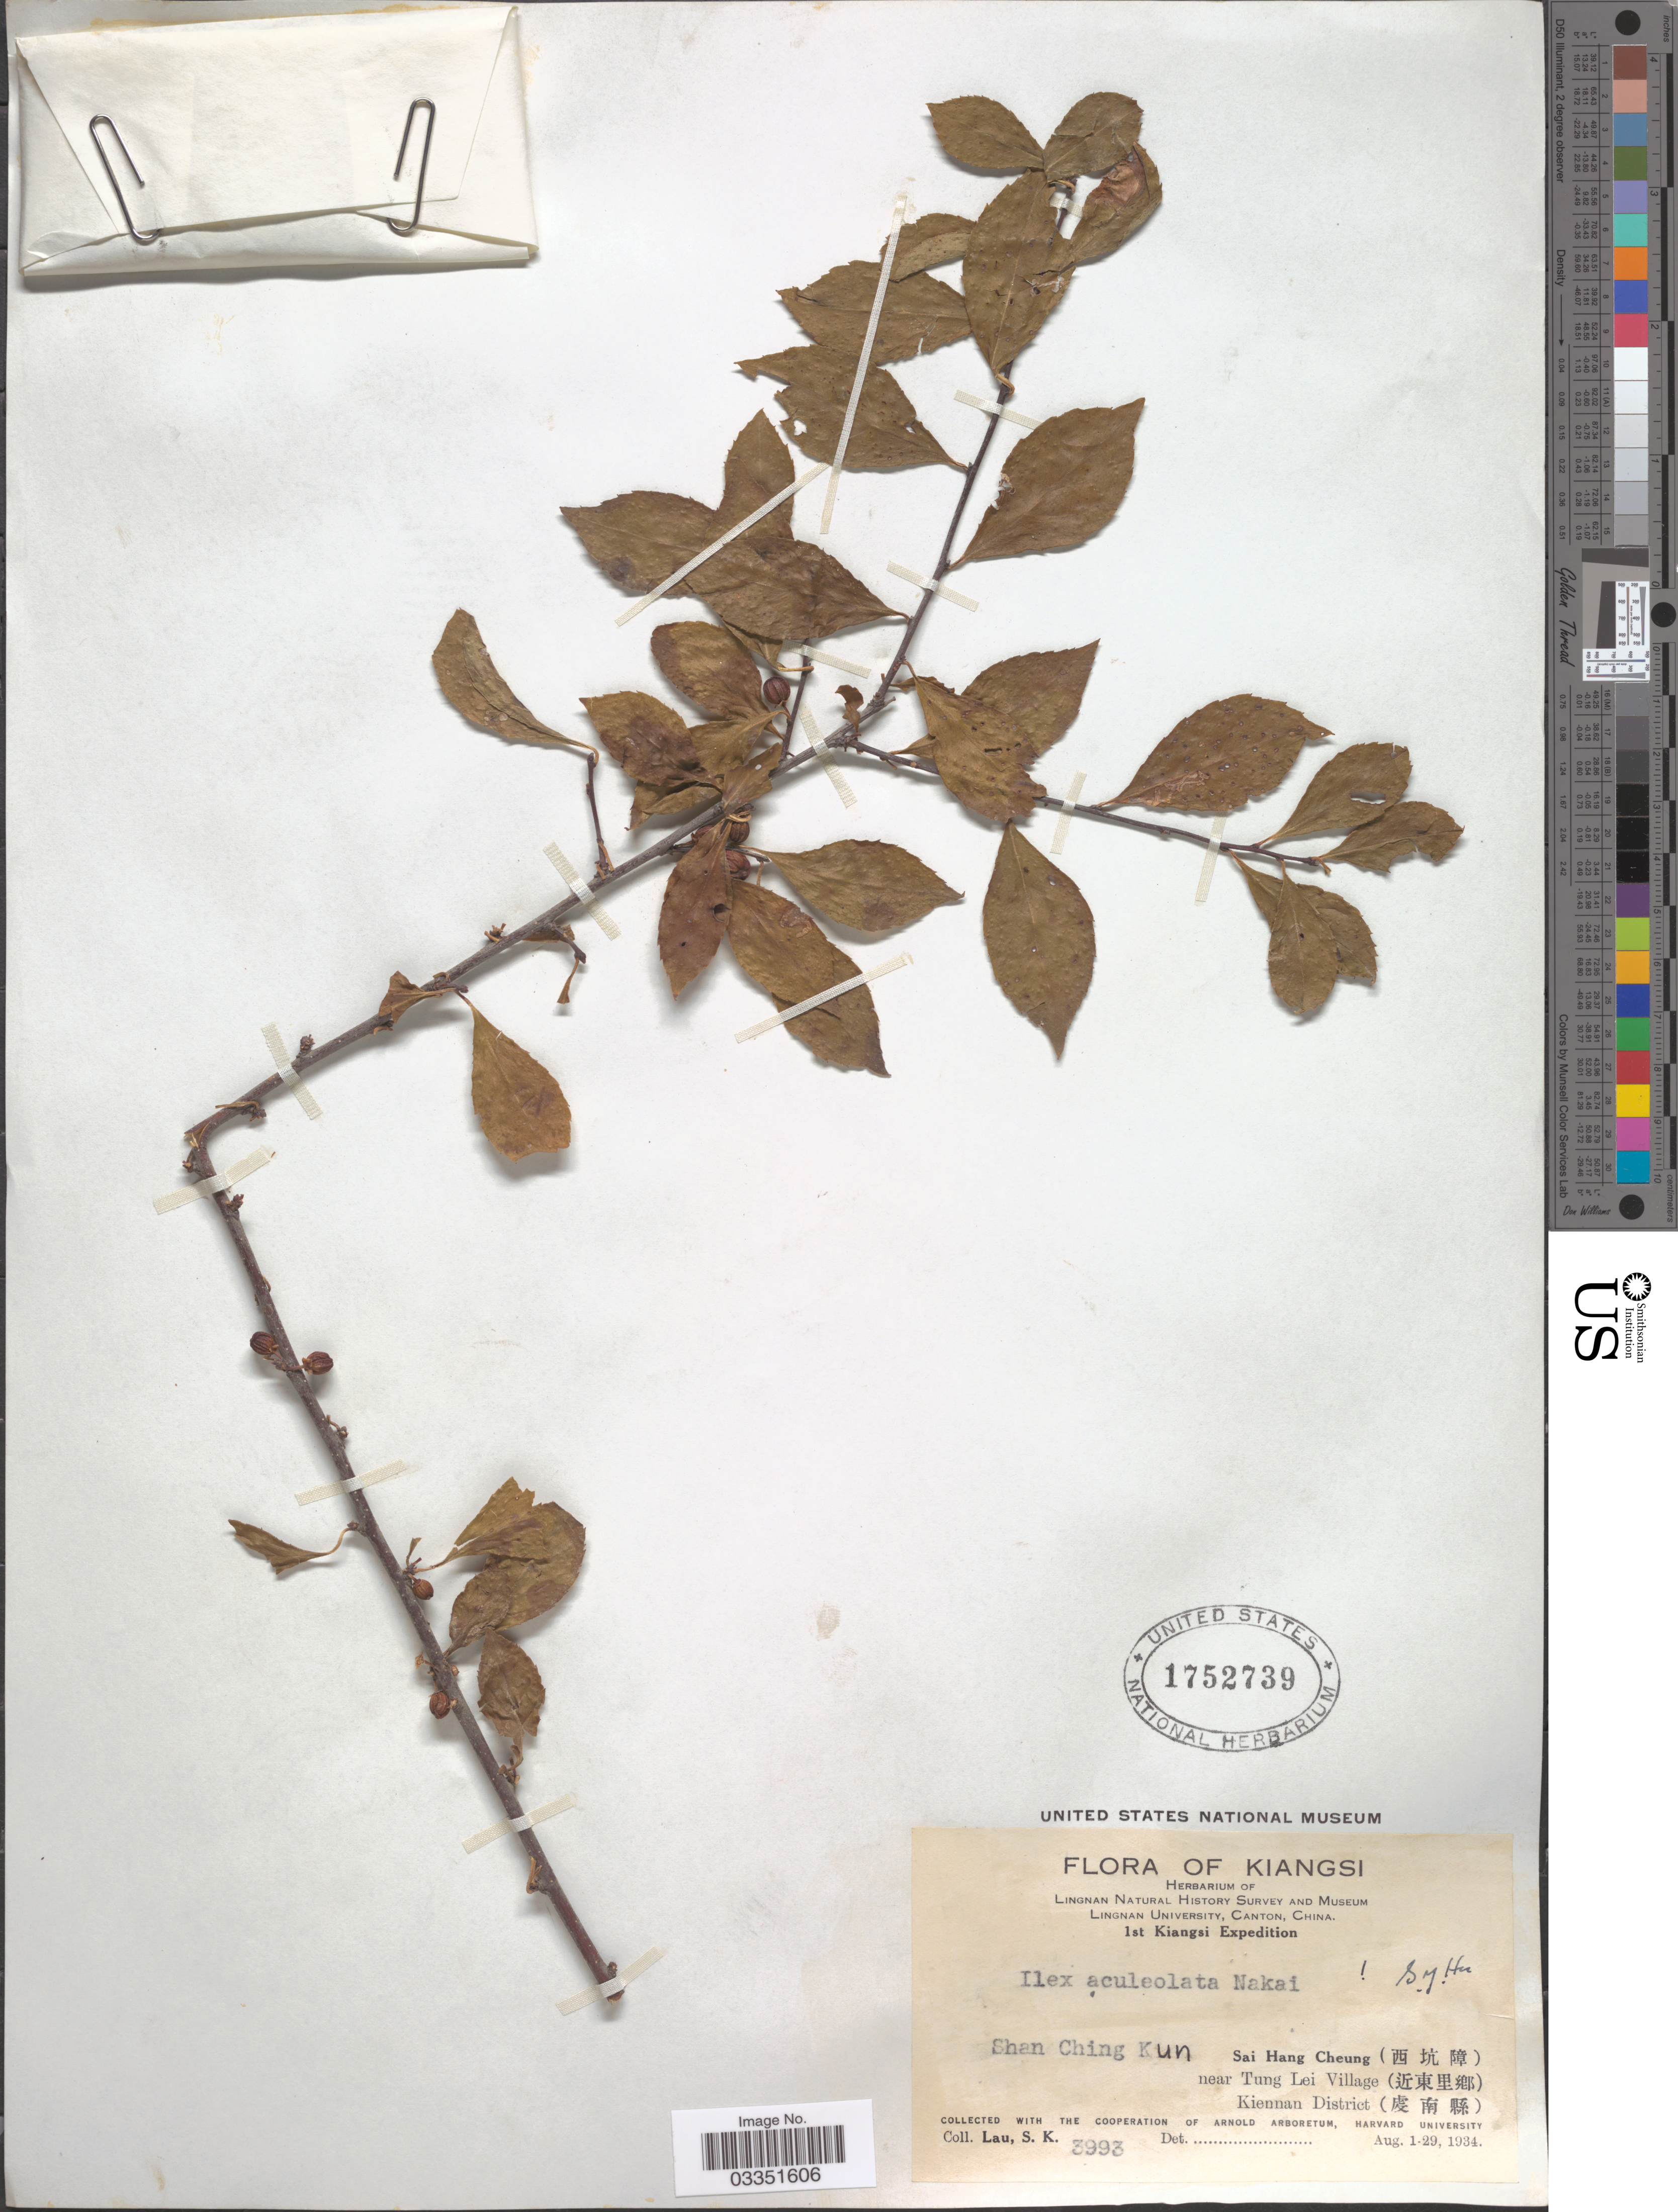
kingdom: Plantae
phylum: Tracheophyta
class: Magnoliopsida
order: Aquifoliales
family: Aquifoliaceae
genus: Ilex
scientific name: Ilex acutidenticulata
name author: Steyerm.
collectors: S. K. Lau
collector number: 3993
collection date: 1934-08-01/1934-08-29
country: China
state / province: Jiangxi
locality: Kiangsi. Shan Ching Kun. Sai Hang Cheung (X), near Tung Lei Village (X). Kiennan District. (X).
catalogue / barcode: US 1752739